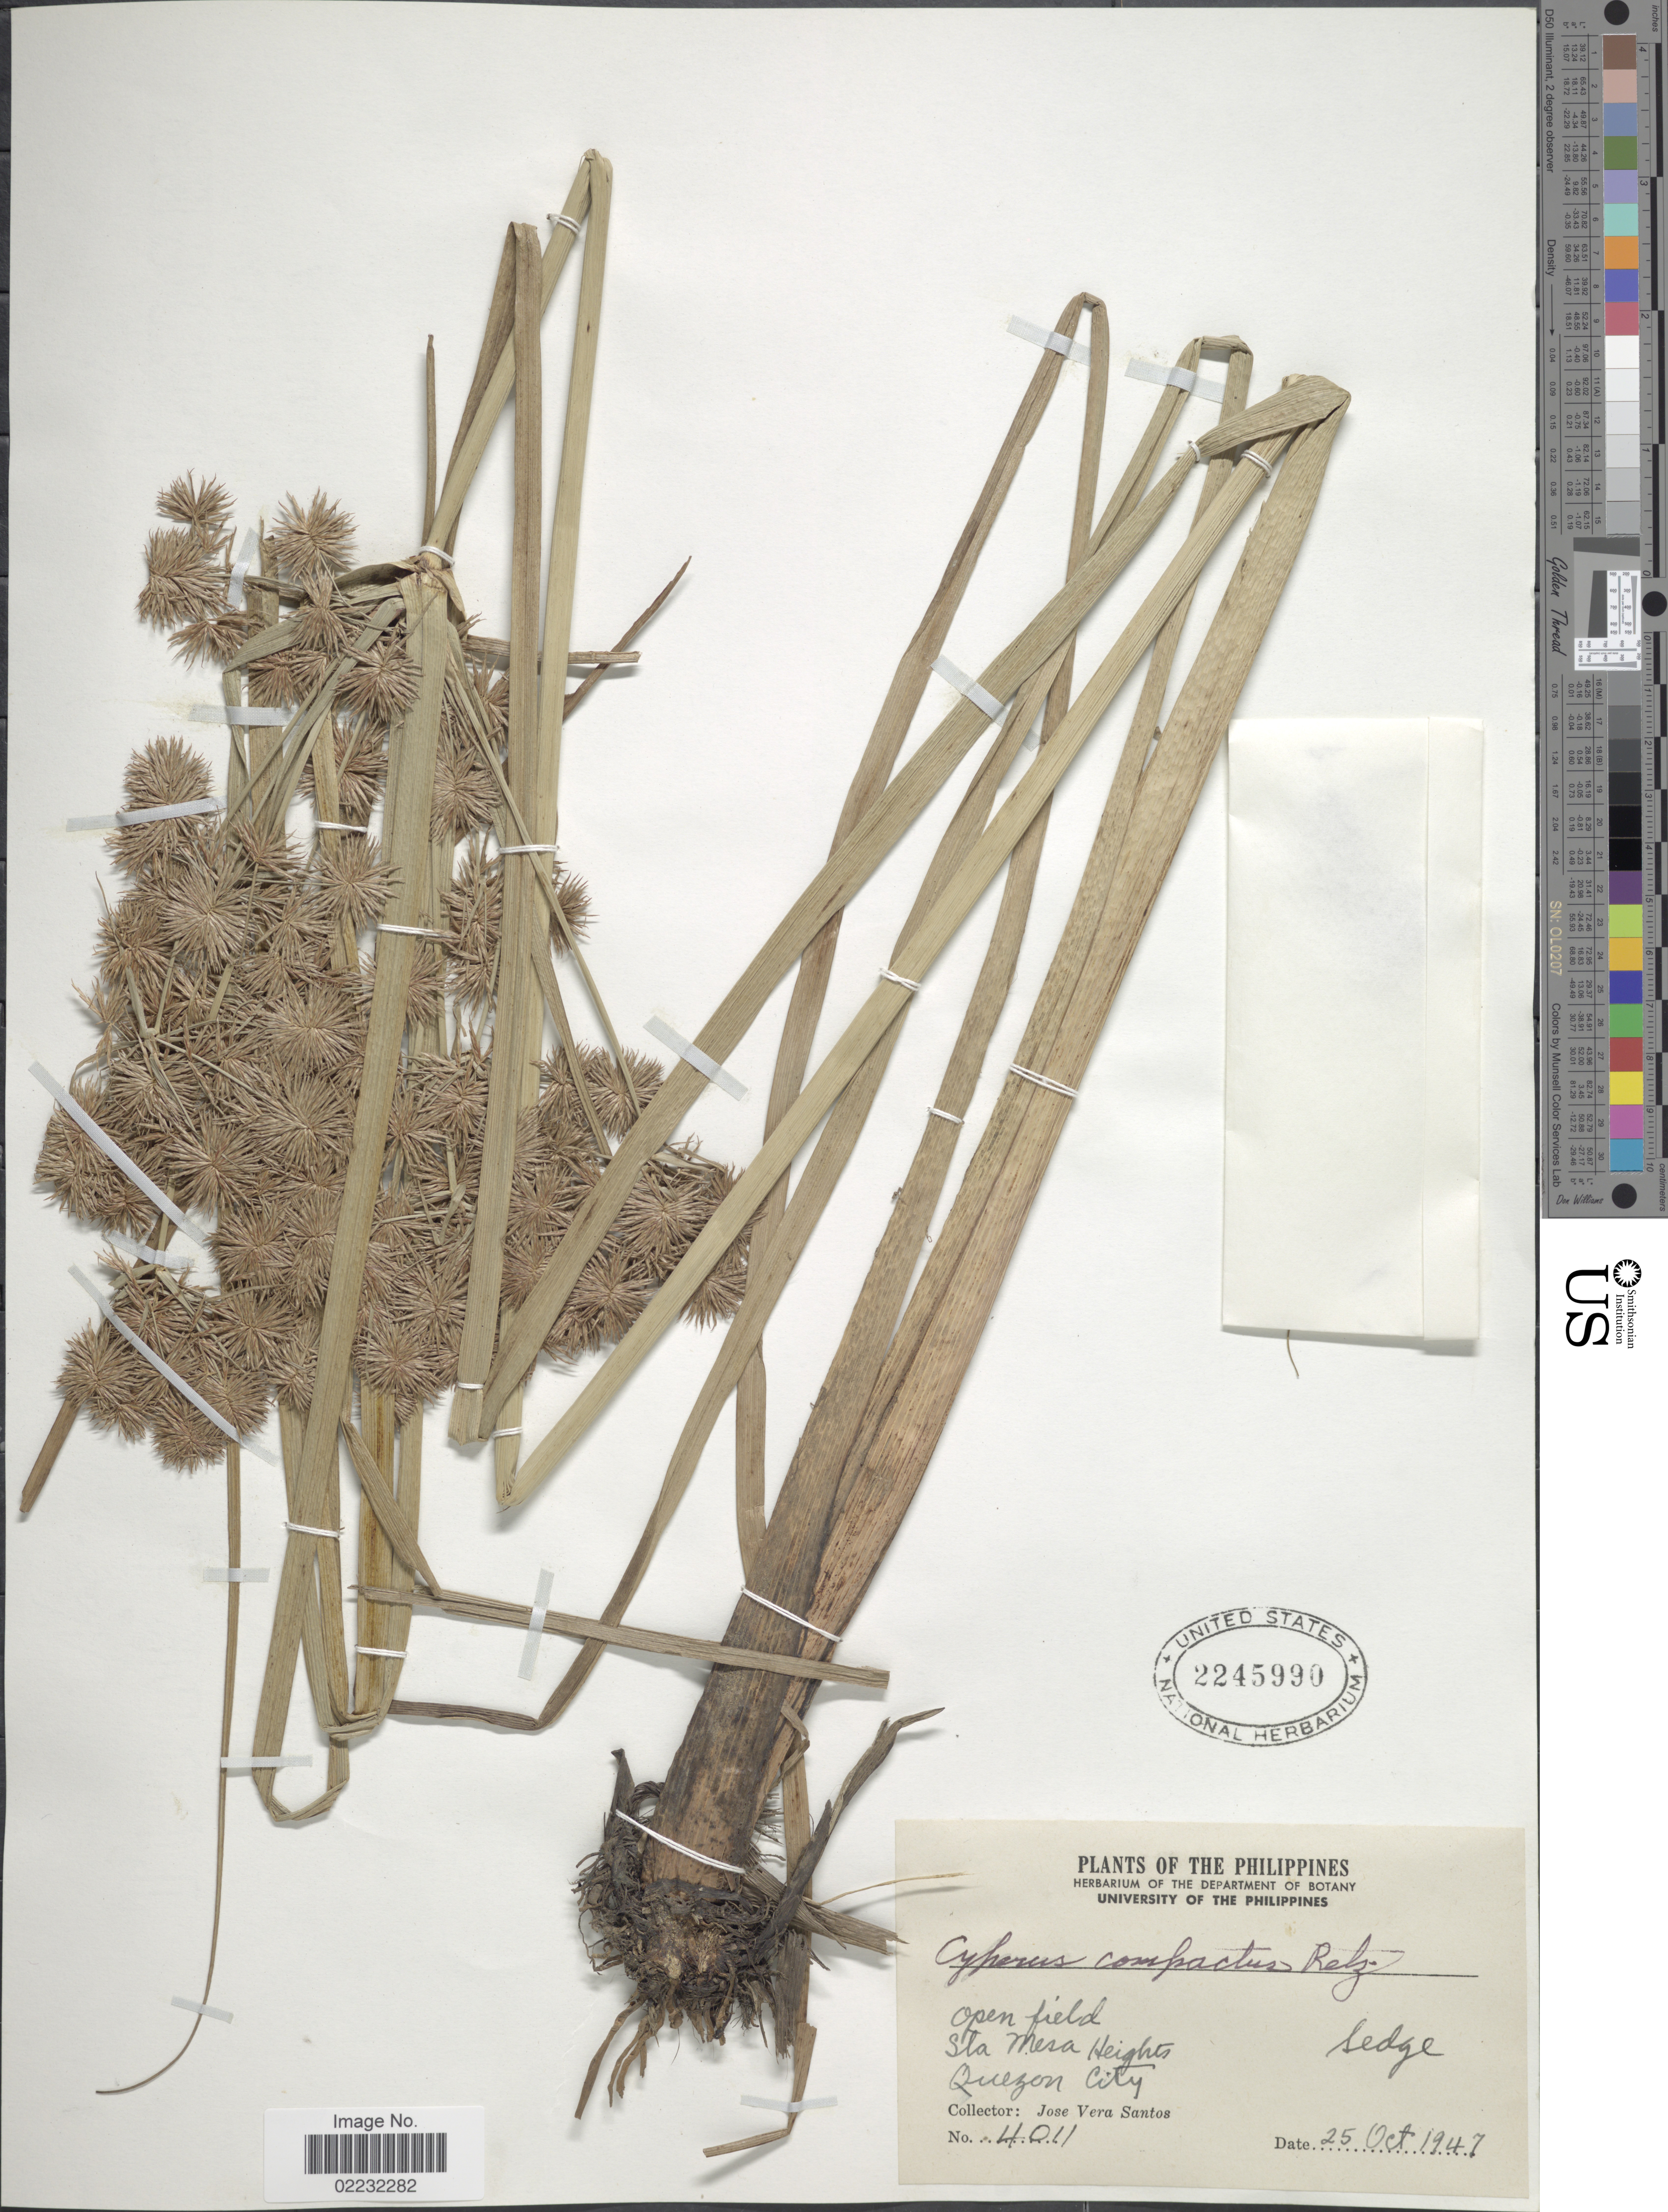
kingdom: Plantae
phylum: Tracheophyta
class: Liliopsida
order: Poales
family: Cyperaceae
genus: Cyperus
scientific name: Cyperus compactus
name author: Retz.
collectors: J. Santos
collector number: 4011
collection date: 1947-10-25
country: Philippines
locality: Open field, Sta. Mesa Heights, Quezon City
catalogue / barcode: US 2245990